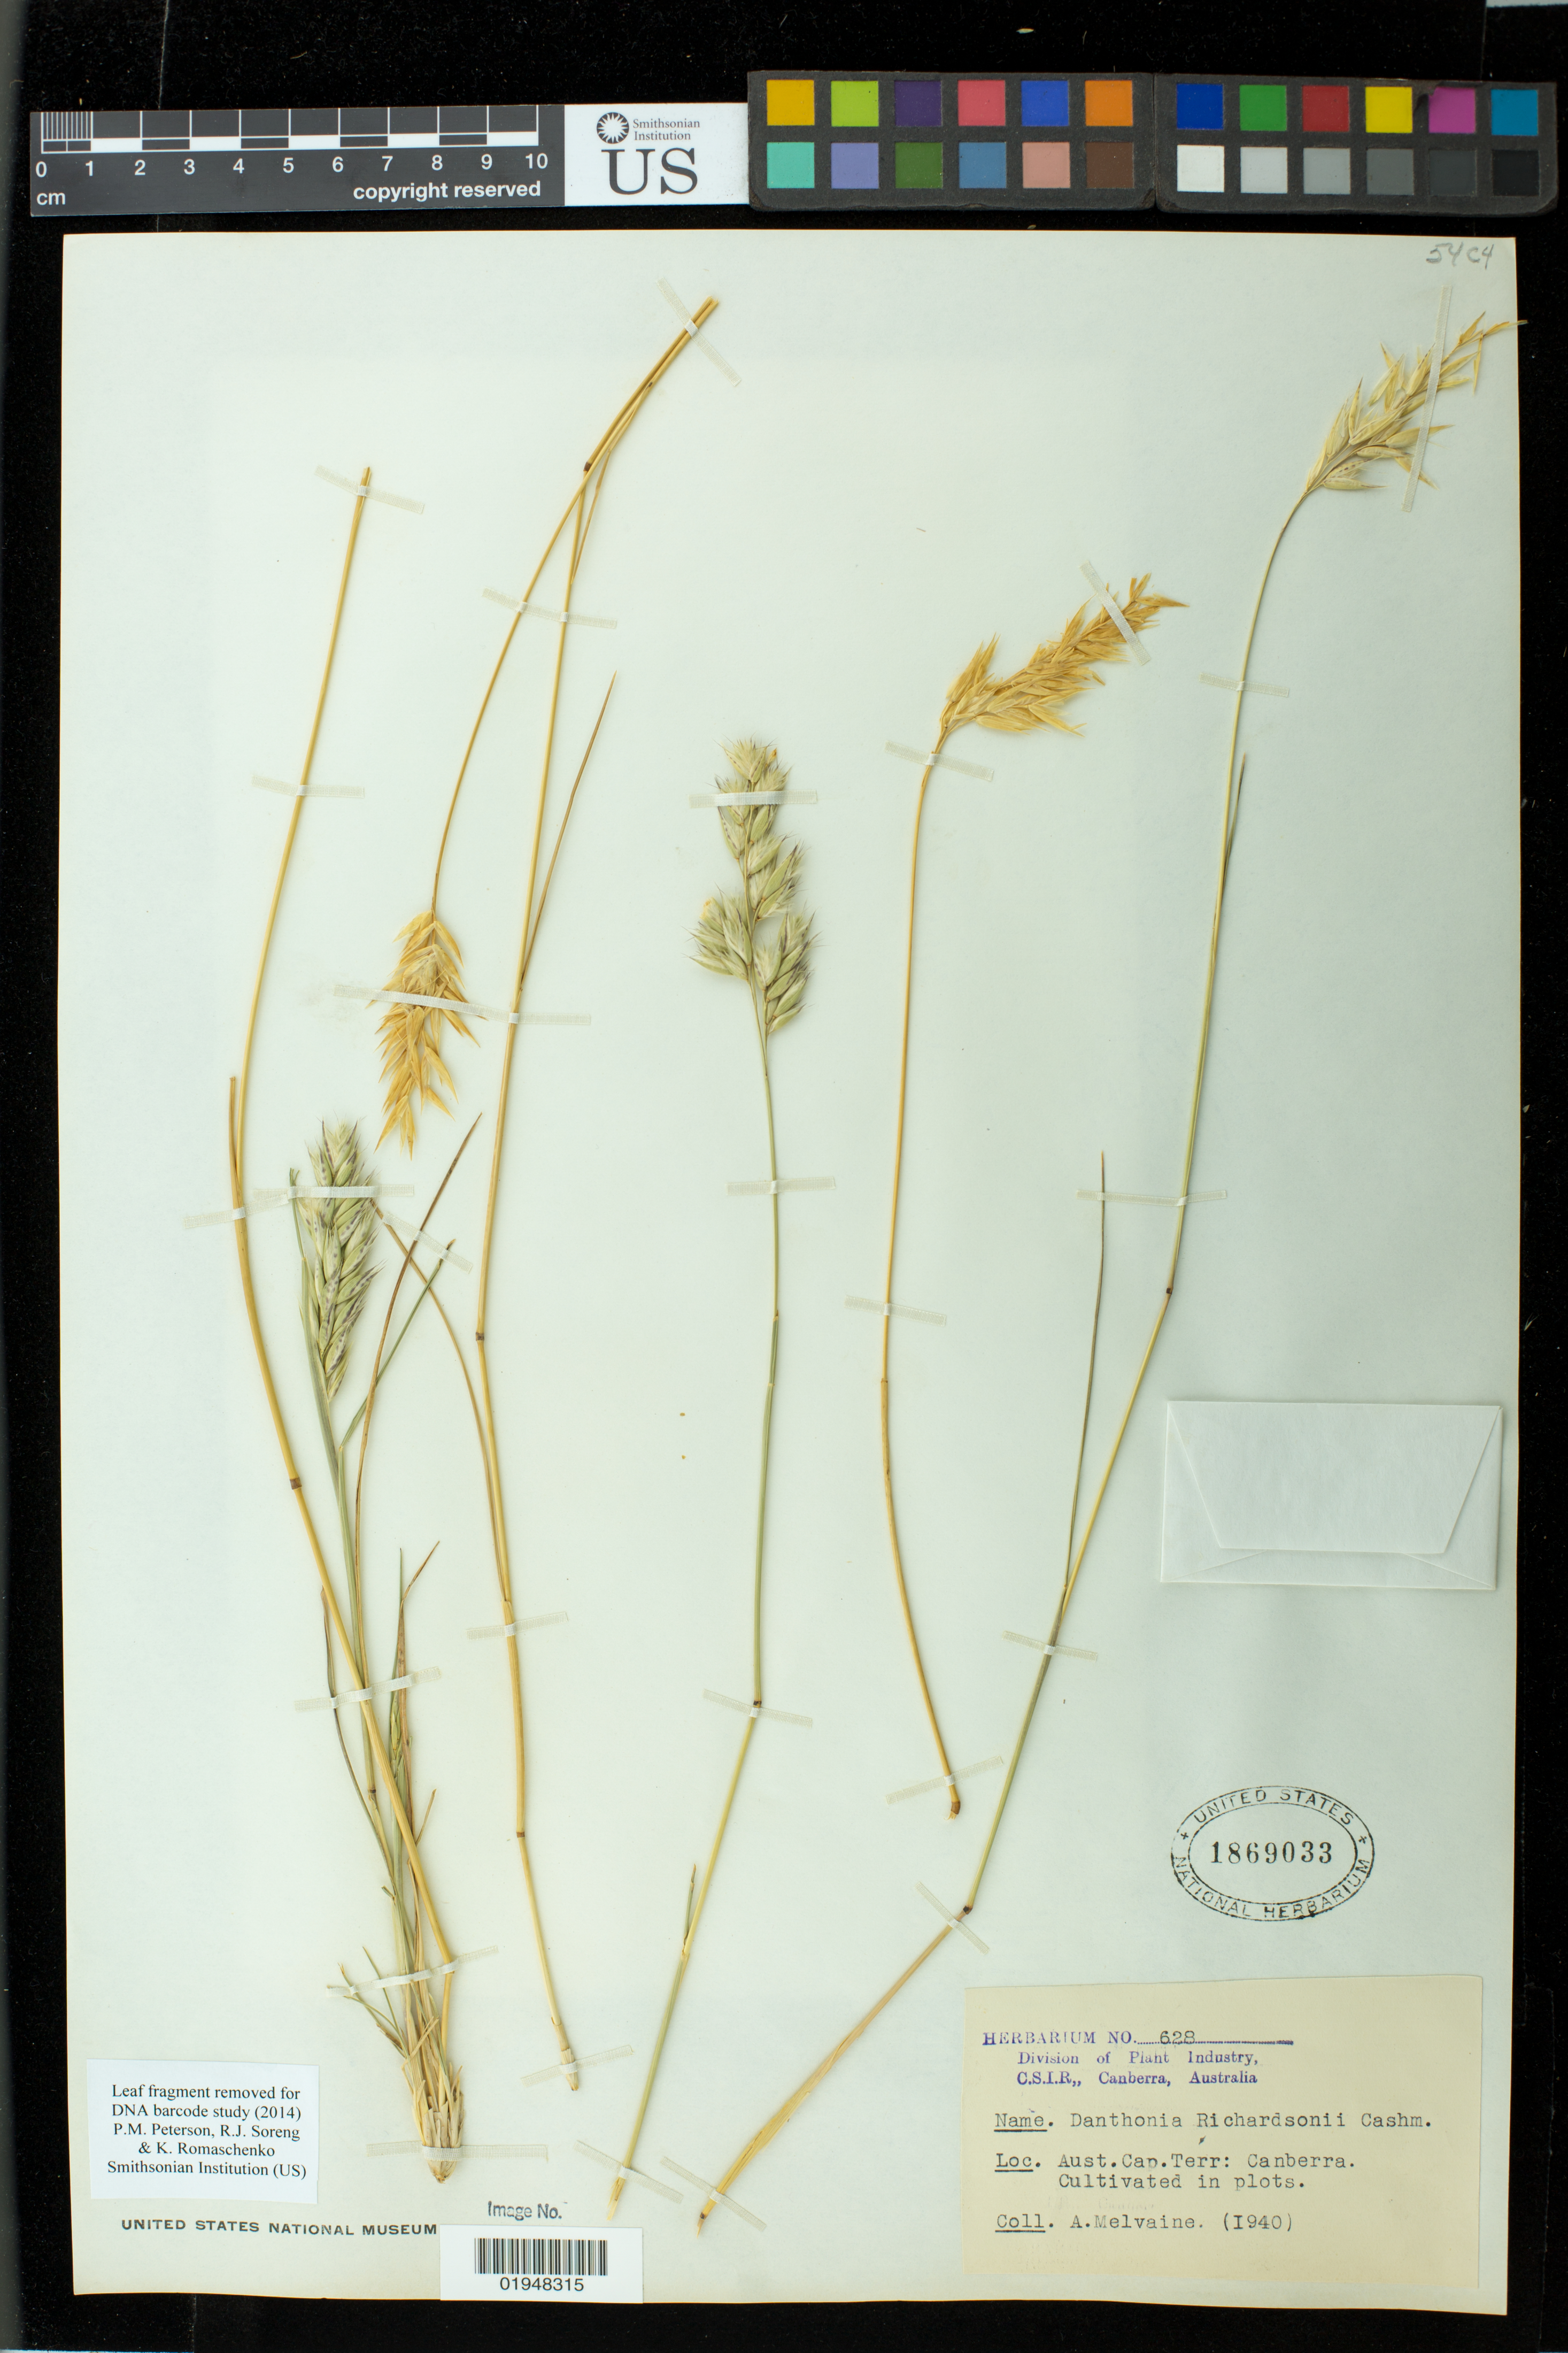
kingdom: Plantae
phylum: Tracheophyta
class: Liliopsida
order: Poales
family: Poaceae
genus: Danthonia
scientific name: Danthonia richardsonii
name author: Cashmore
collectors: A. Melvaine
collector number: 628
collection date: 1940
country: Australia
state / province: Australian Capital Territory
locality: Canberra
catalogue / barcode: US 1869033